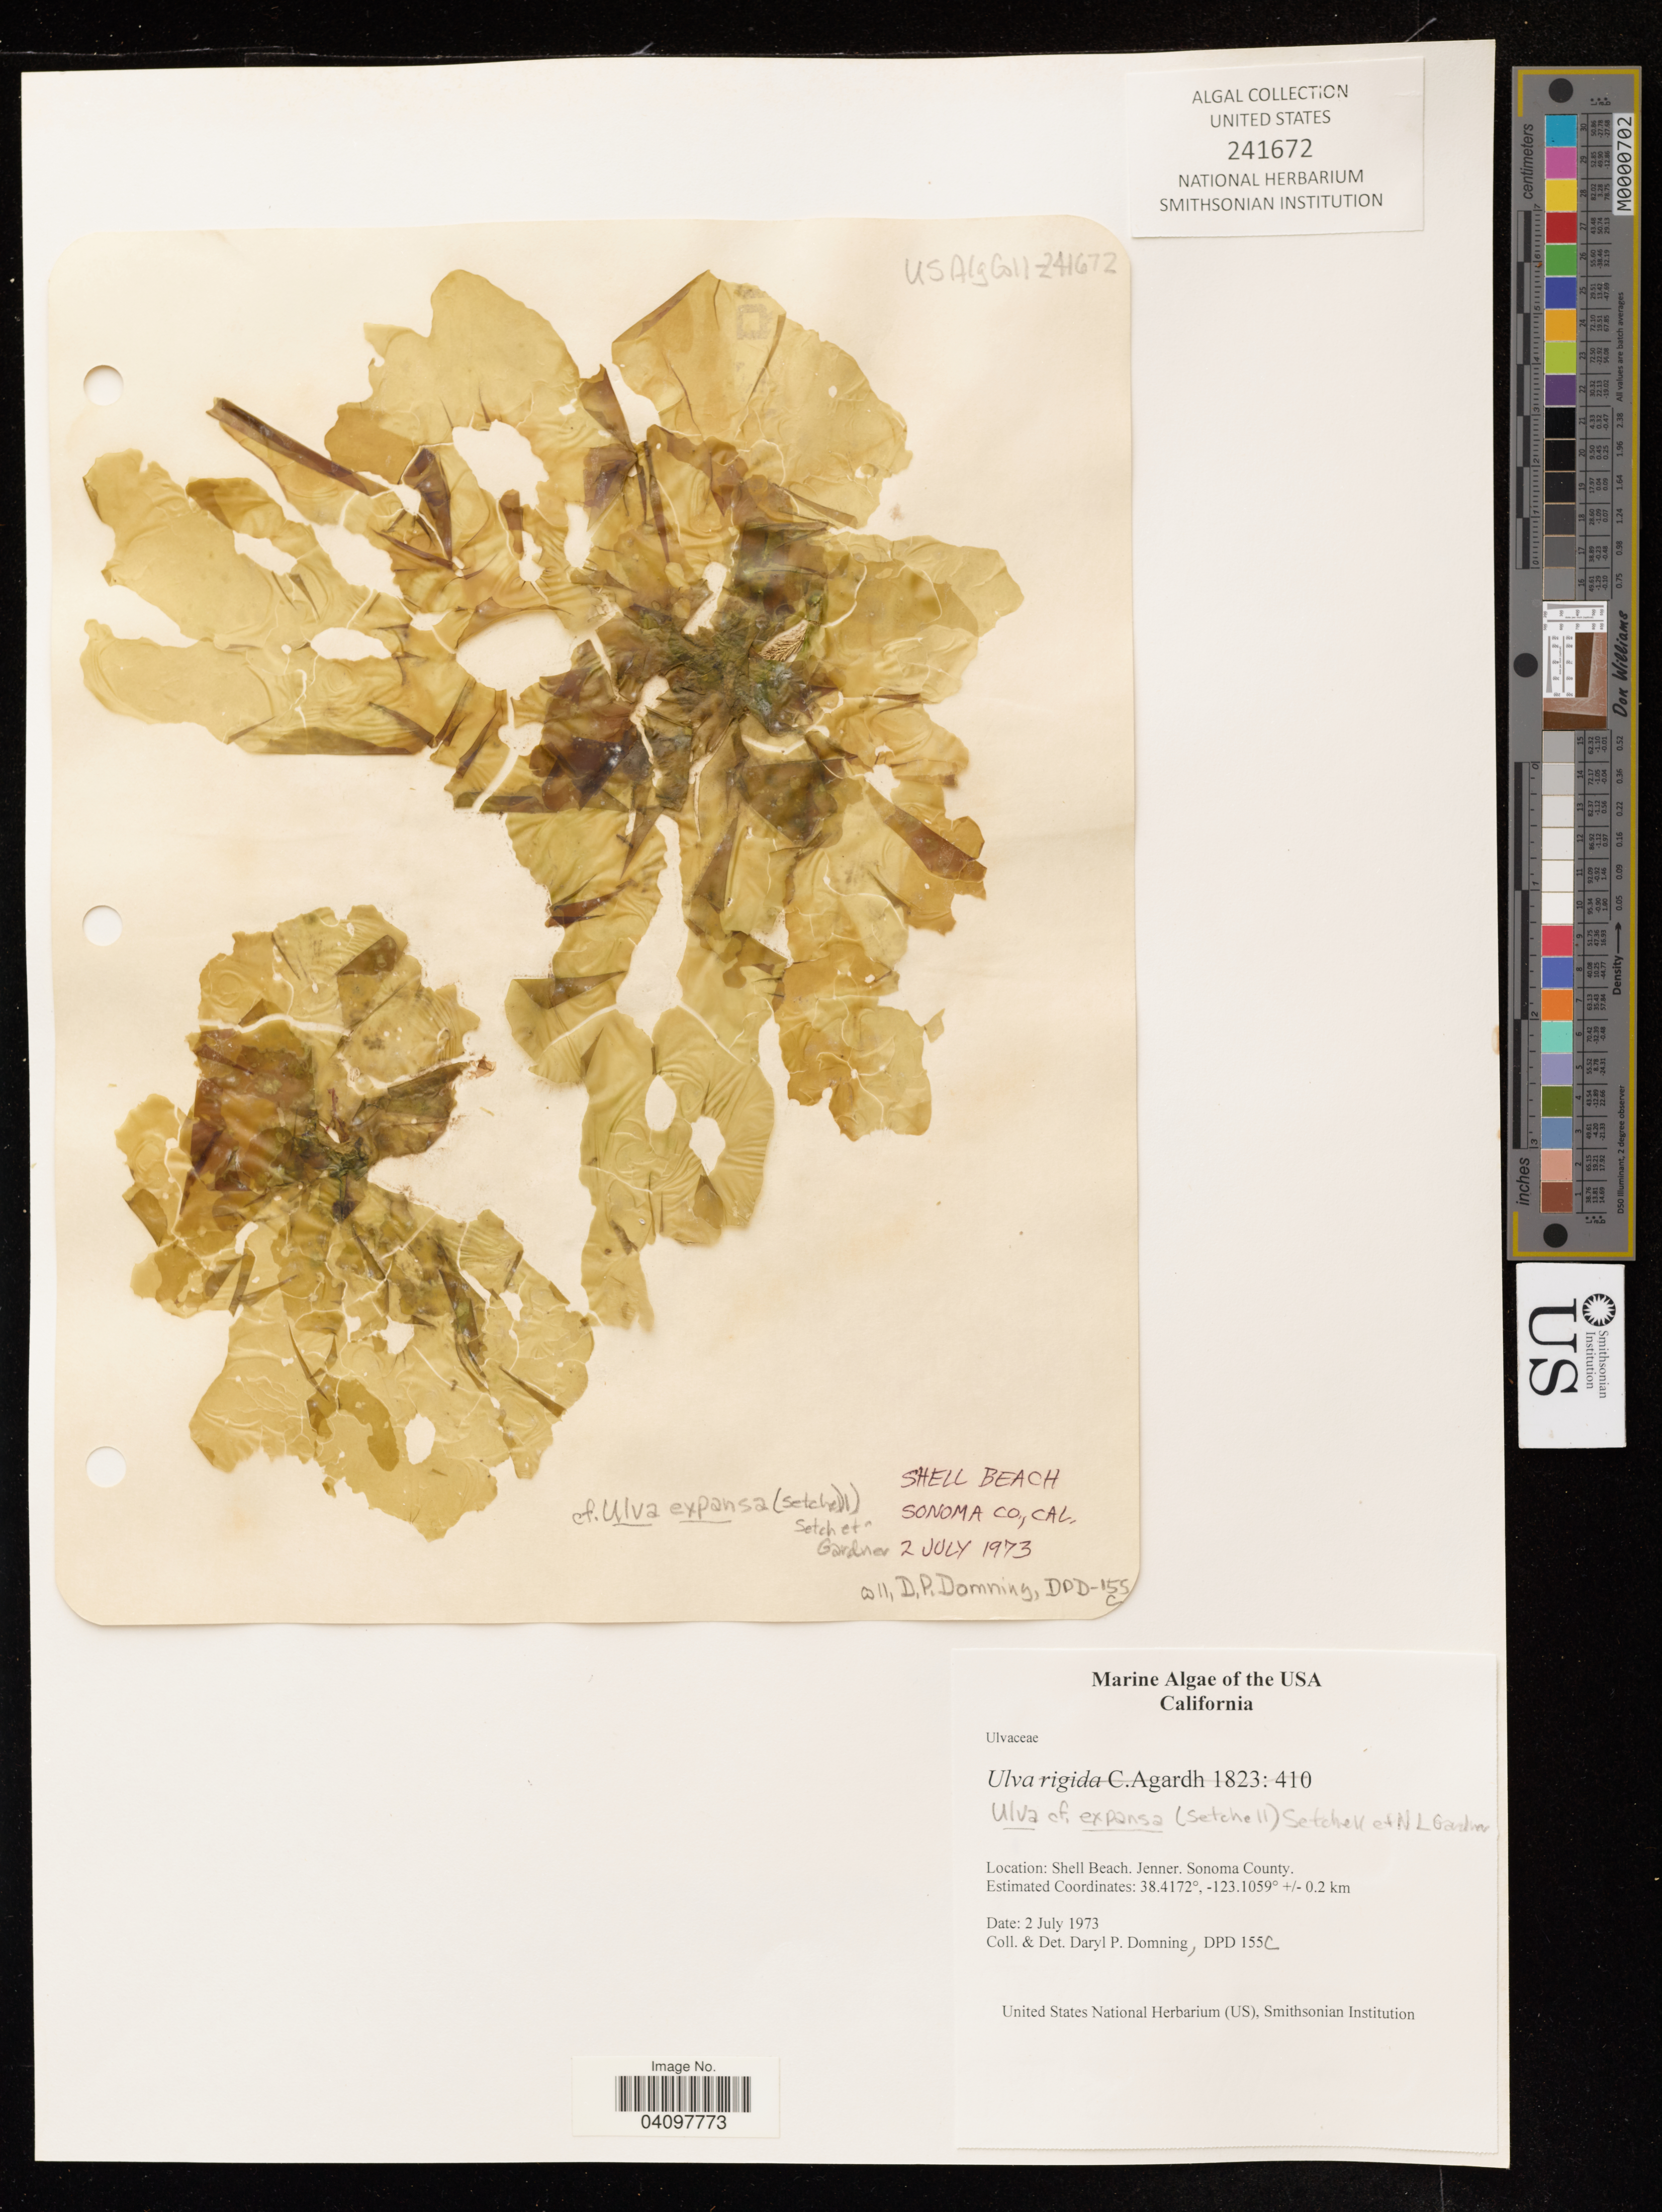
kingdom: Plantae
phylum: Chlorophyta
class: Ulvophyceae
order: Ulvales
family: Ulvaceae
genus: Ulva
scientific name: Ulva expansa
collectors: D. Domning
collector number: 155C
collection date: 1973-07-02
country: United States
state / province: California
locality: Shell Beach, Jenner, Sonoma County.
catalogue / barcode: US 241672